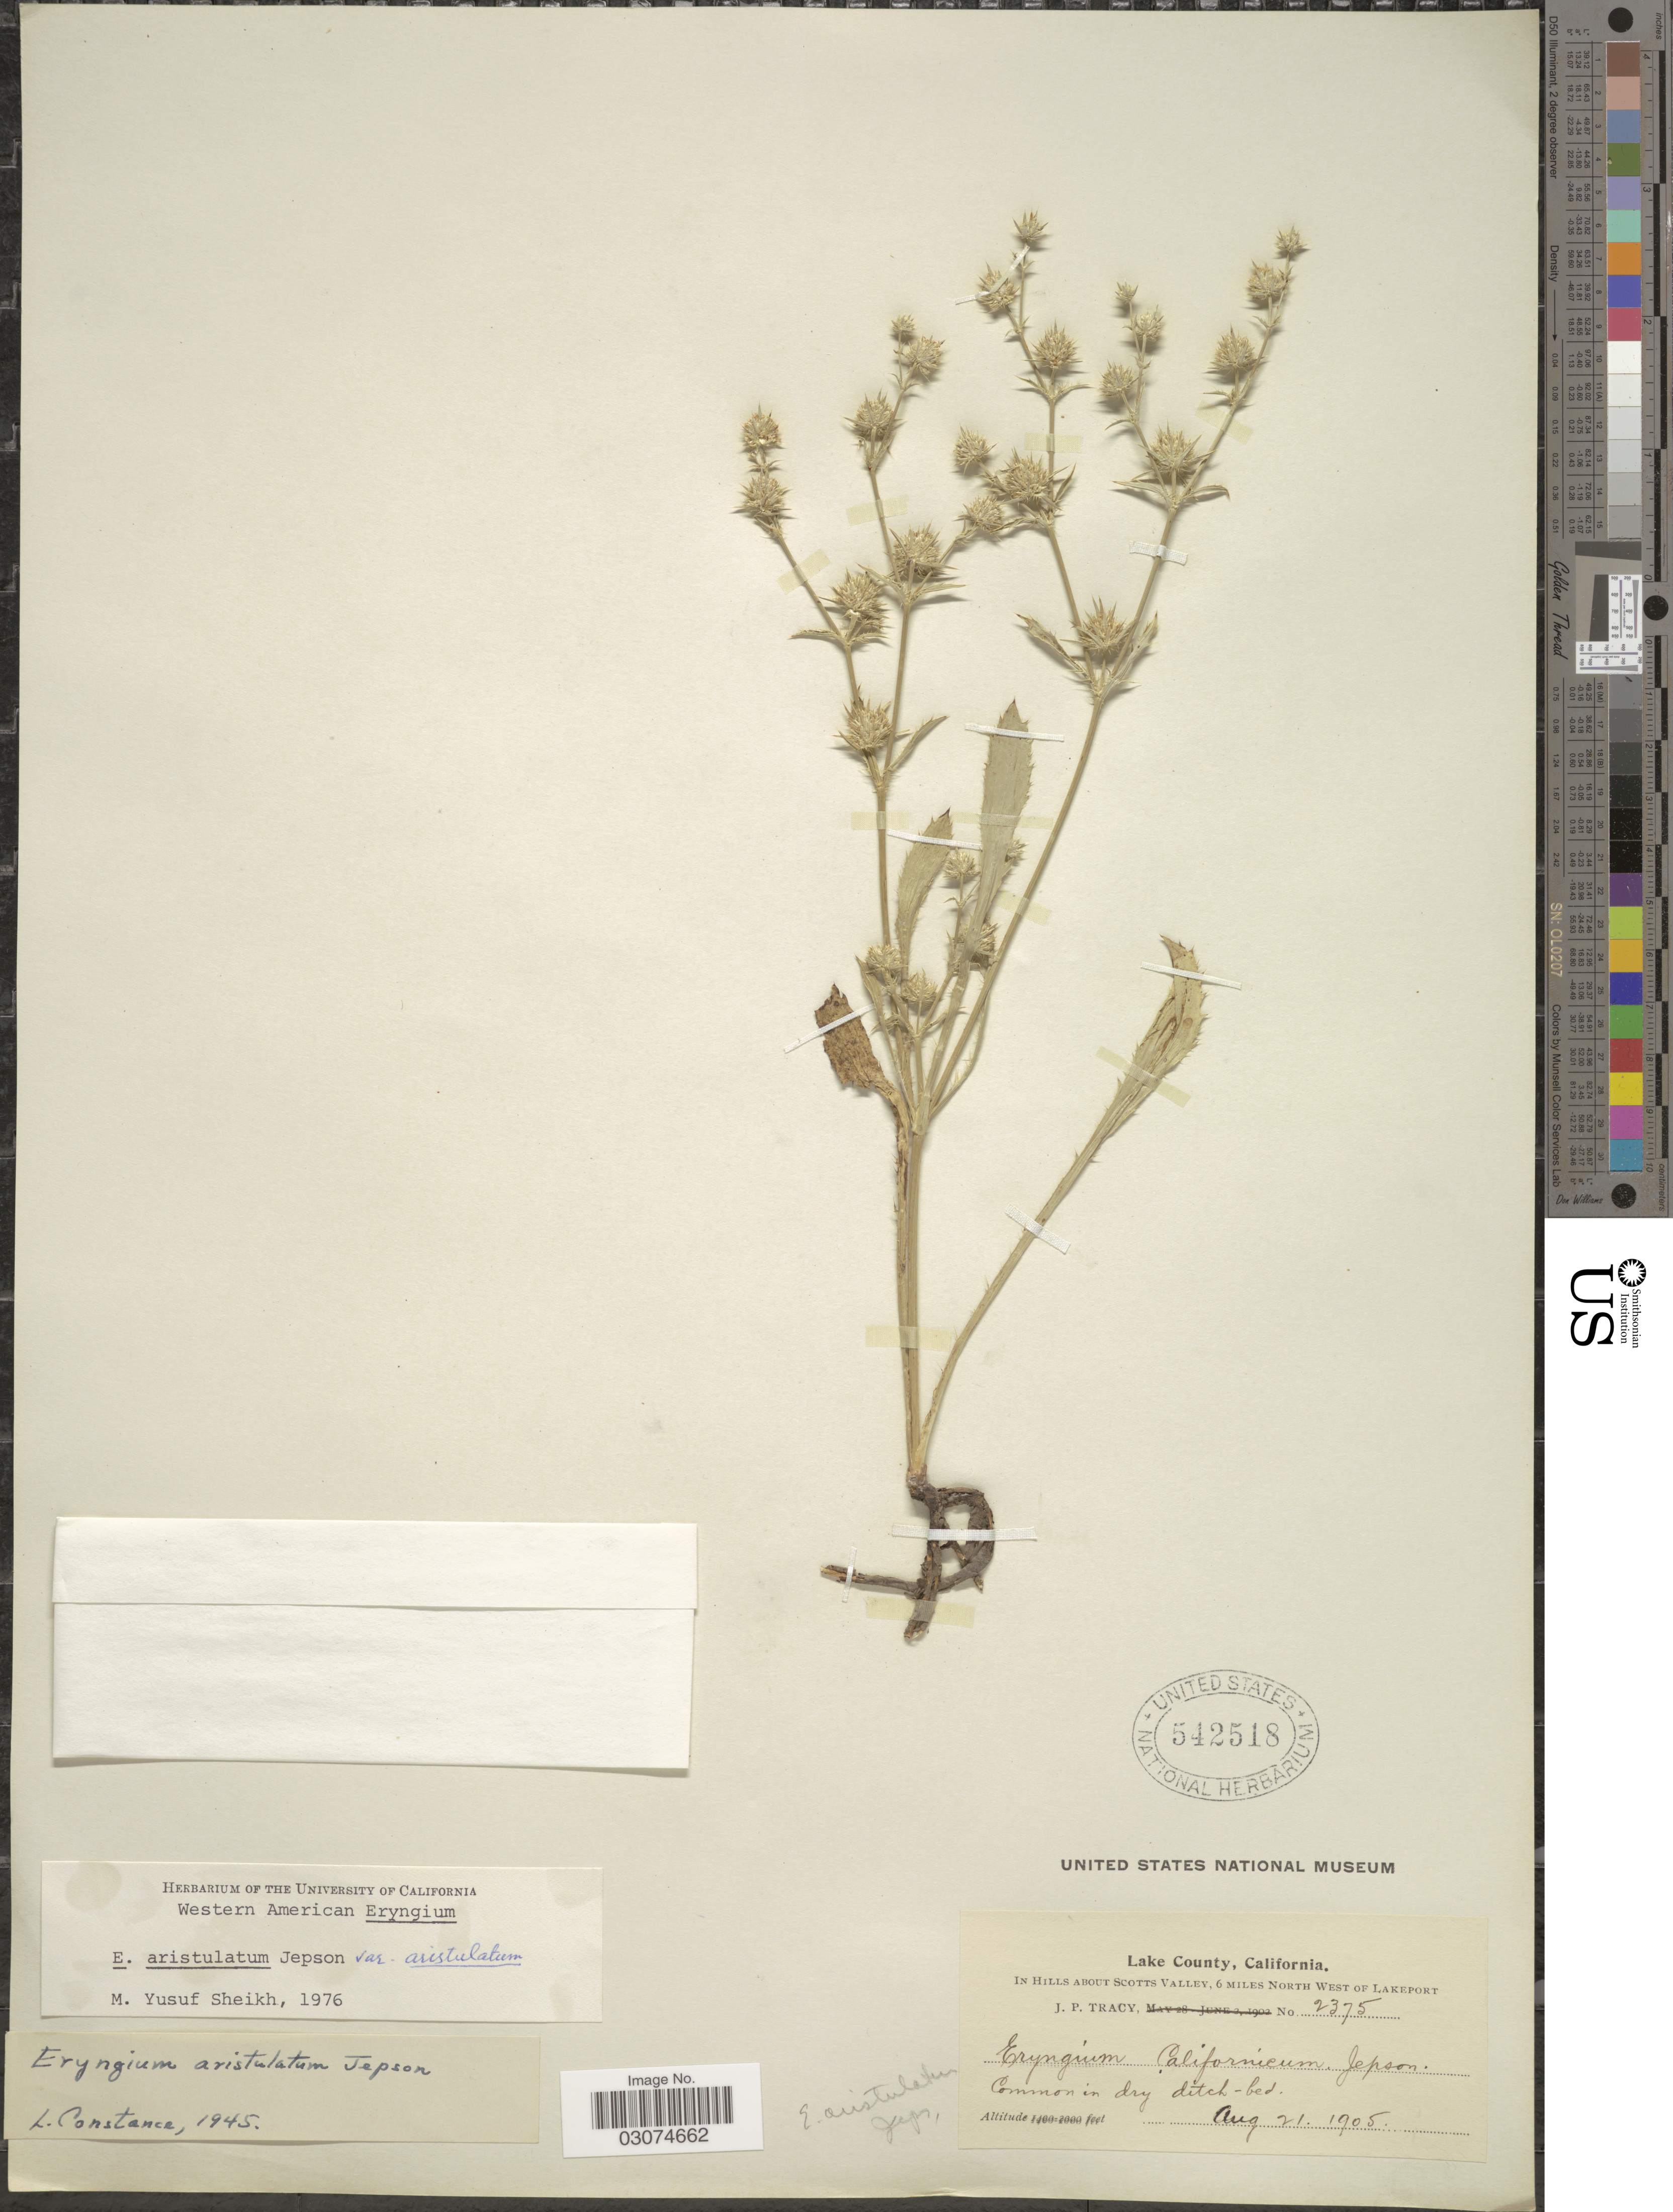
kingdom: Plantae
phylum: Tracheophyta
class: Magnoliopsida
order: Apiales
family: Apiaceae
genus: Eryngium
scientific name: Eryngium aristulatum var. aristulatum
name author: Jeps.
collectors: J. Tracy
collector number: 2375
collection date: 1905-08-21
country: United States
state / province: California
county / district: Lake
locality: Lake County. In Hills about Scotts Valley, 6 miles North West of Lakeport.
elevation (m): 427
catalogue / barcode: US 542518